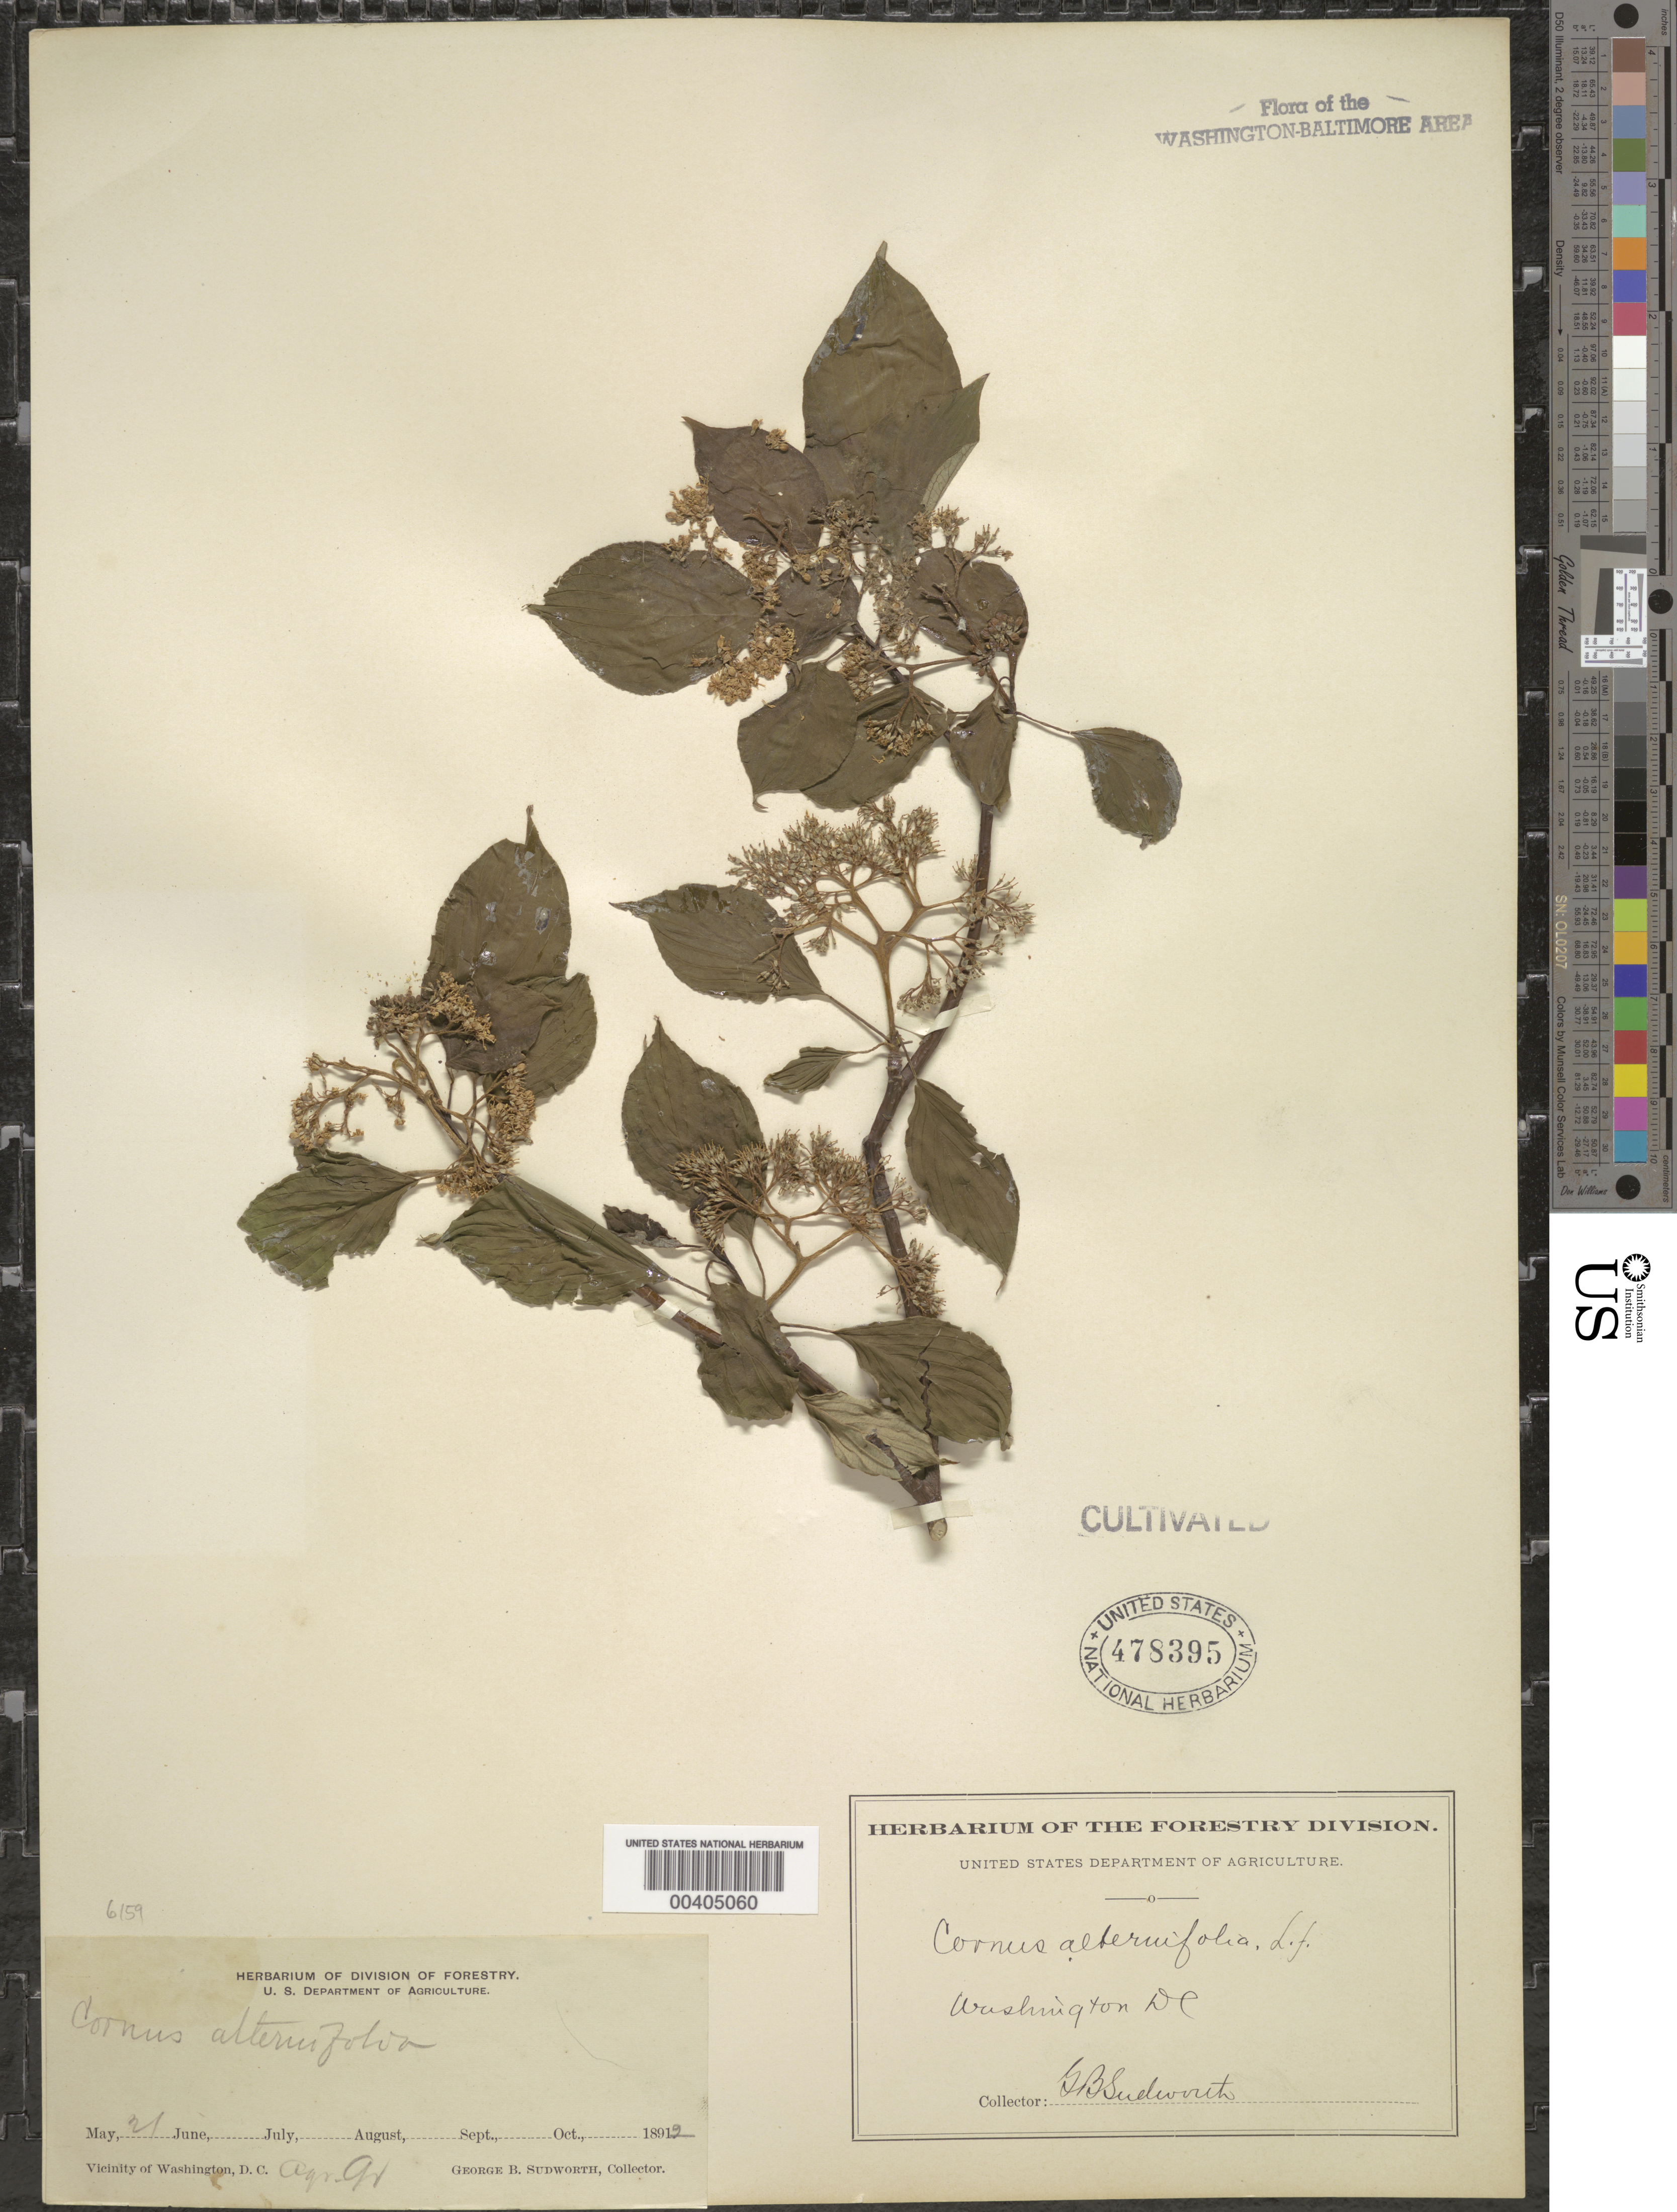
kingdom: Plantae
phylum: Tracheophyta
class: Magnoliopsida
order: Cornales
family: Cornaceae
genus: Cornus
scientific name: Cornus alternifolia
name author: L.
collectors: G. B. Sudworth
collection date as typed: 21 May 1892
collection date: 1892-05-21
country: United States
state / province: District of Columbia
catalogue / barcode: US 478395